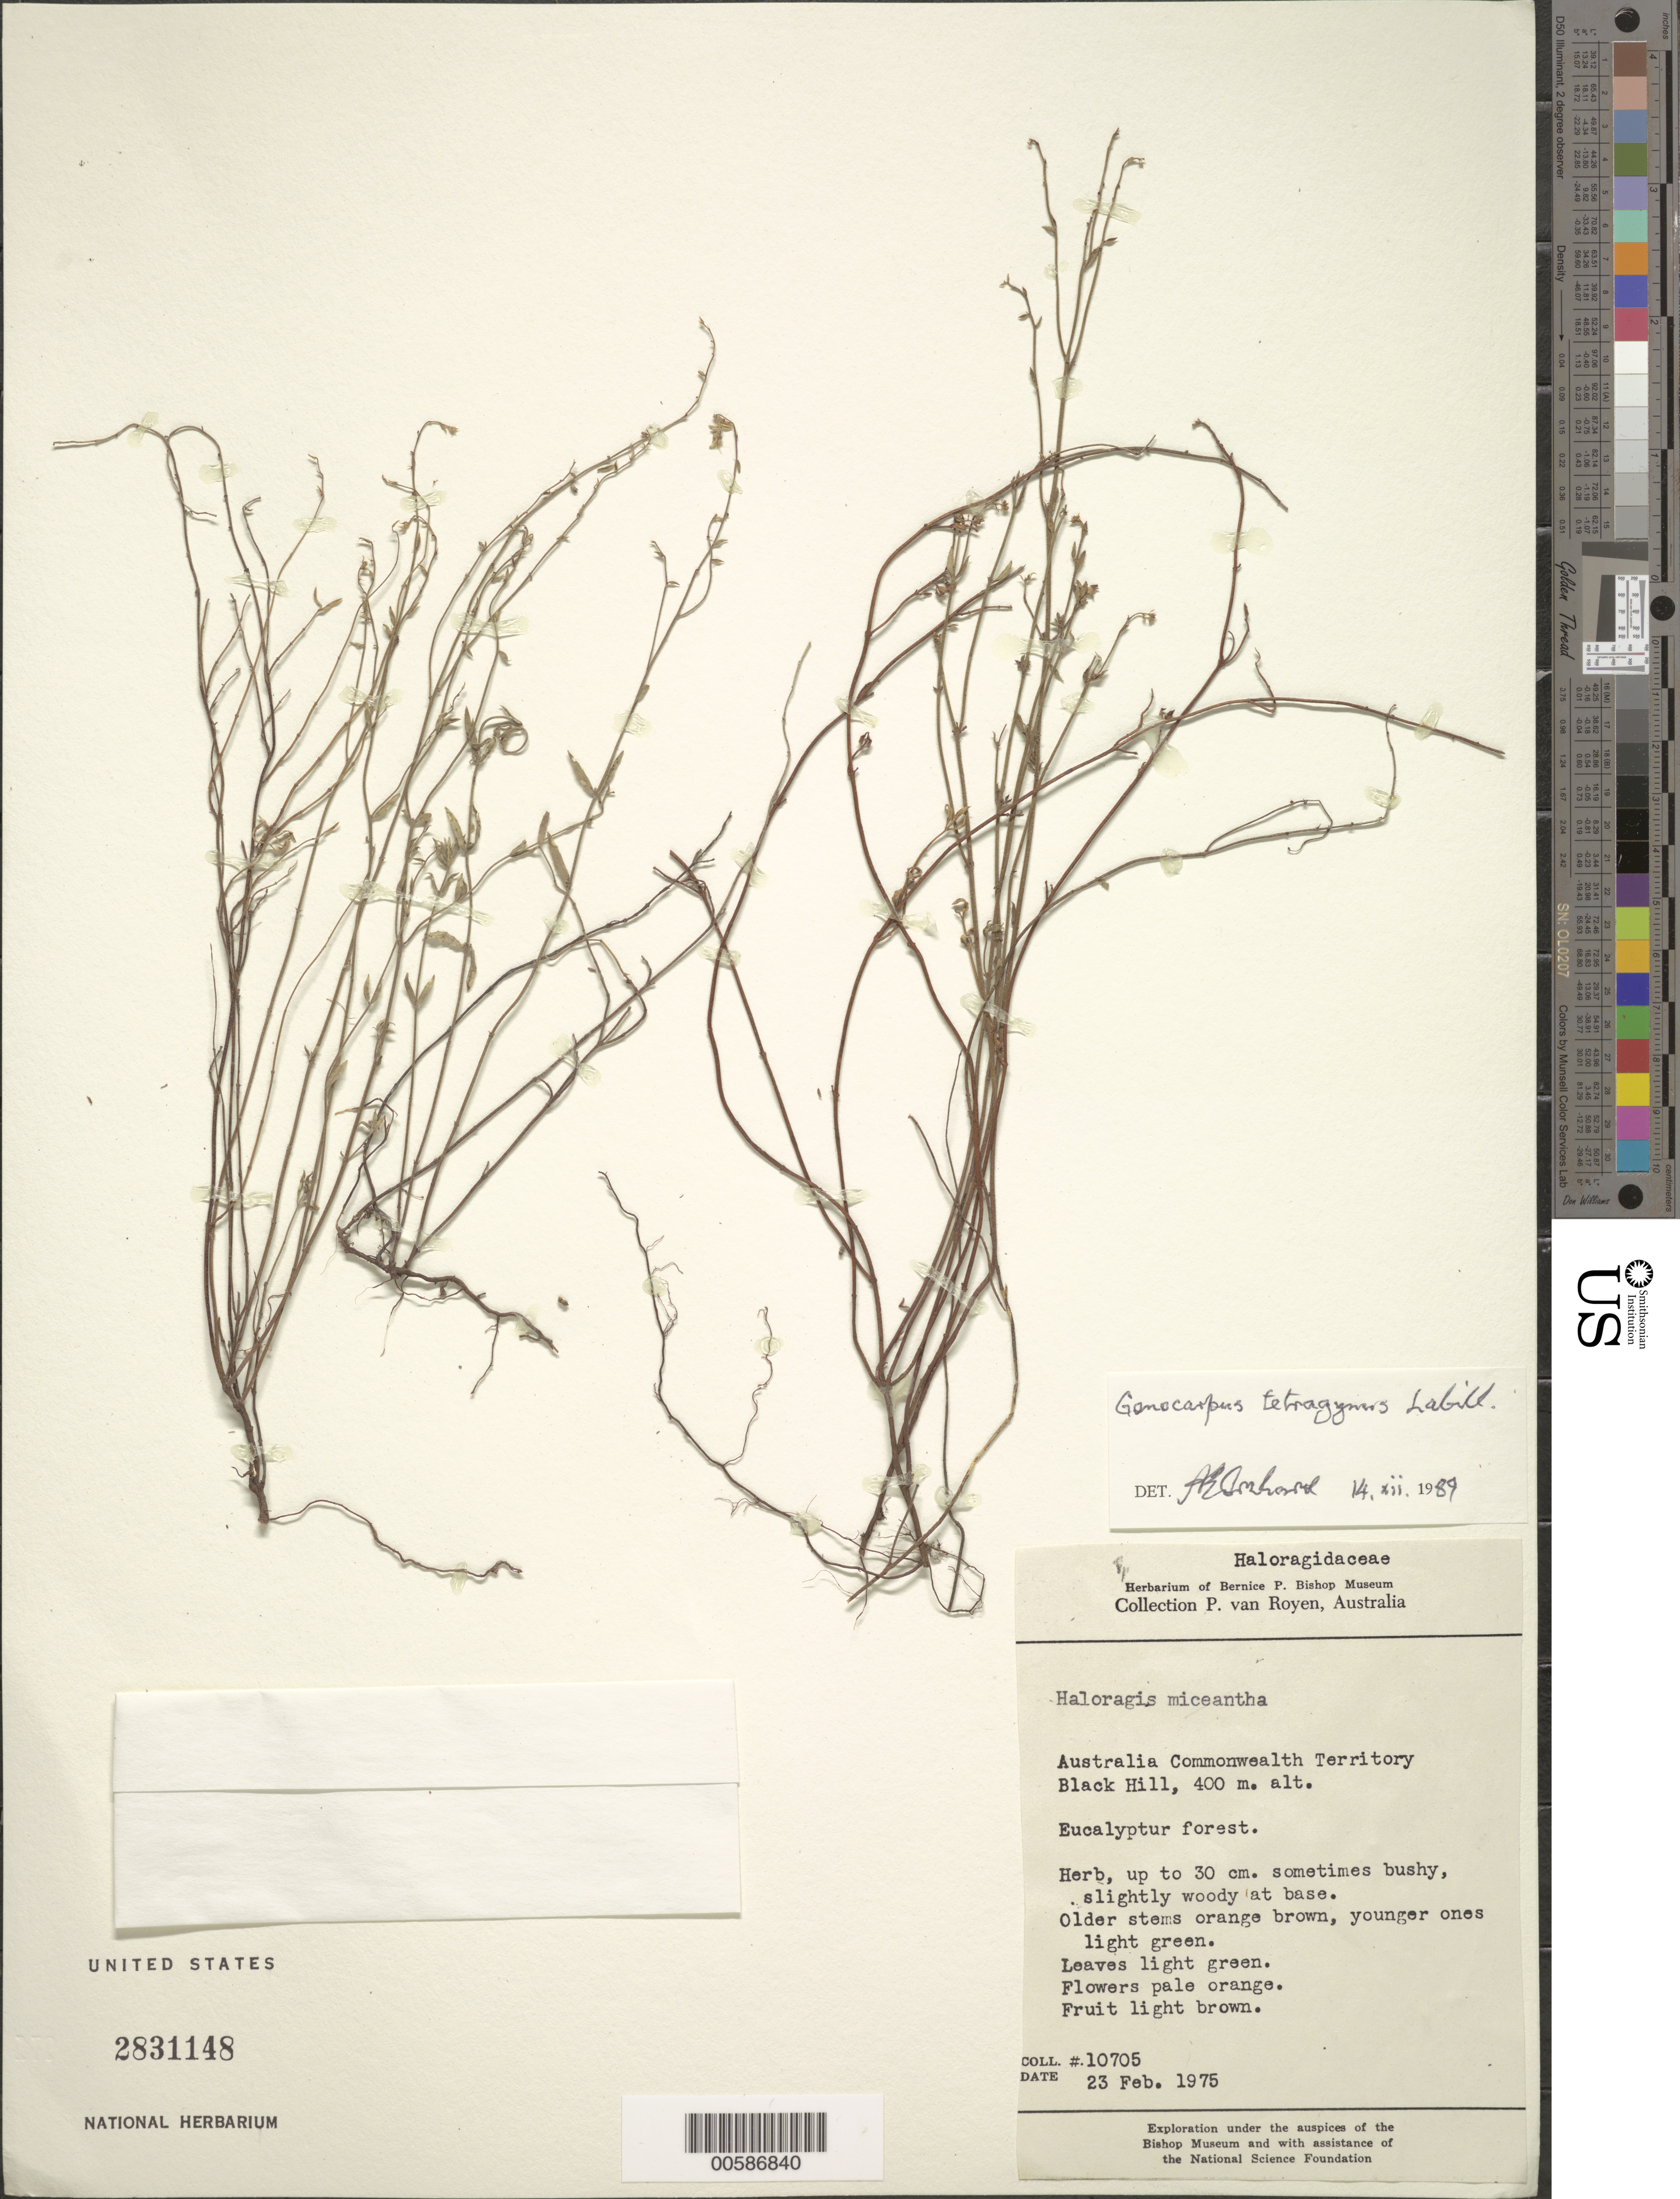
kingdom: Plantae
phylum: Tracheophyta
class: Magnoliopsida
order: Saxifragales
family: Haloragaceae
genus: Gonocarpus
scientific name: Gonocarpus tetragynus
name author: Labill.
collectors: P. van Royen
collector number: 10705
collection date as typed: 23 Feb 1975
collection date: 1975-02-23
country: Australia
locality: Black Hill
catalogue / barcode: US 2831148